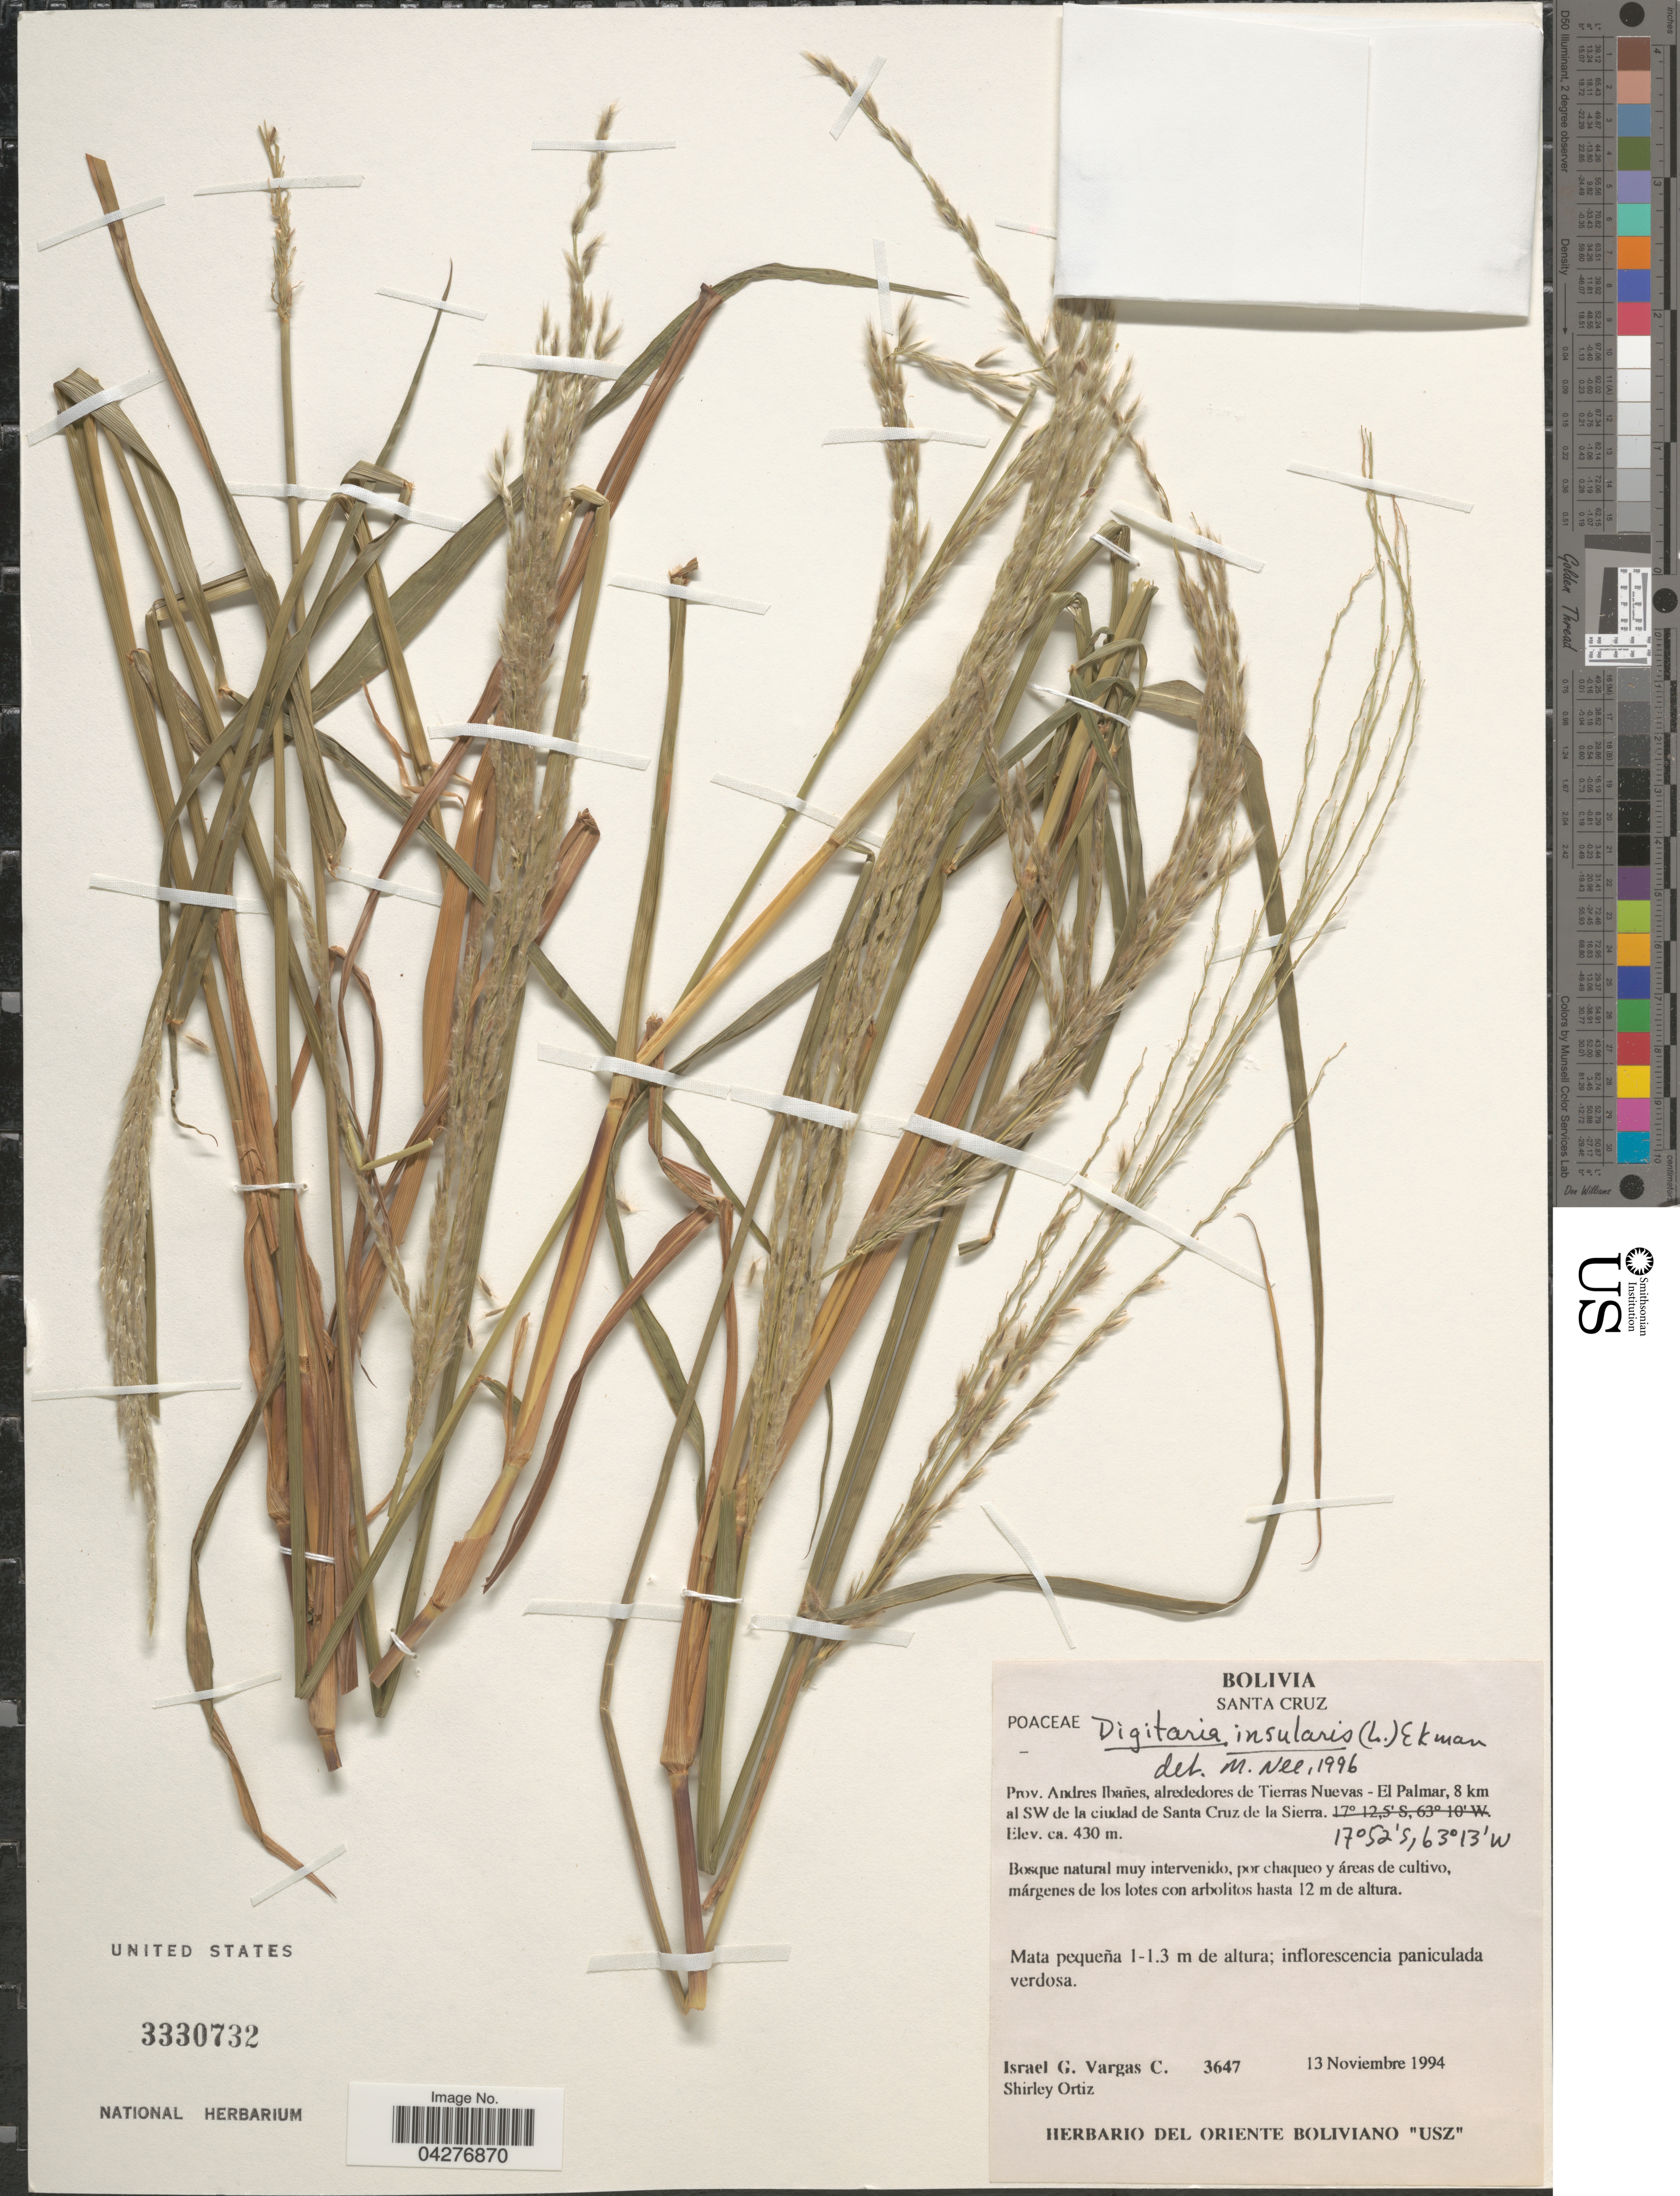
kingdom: Plantae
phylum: Tracheophyta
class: Liliopsida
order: Poales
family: Poaceae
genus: Digitaria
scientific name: Digitaria insularis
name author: (L.) Fedde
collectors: I. G. Vargas C. & S. Ortiz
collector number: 3647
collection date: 1994-11-13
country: Bolivia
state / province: Santa Cruz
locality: Prov. Andres Ibañes, alrededores de Tierras Nuevas - El Palmar, 8 km al SW de la ciudad de Santa Cruz de la Sierra.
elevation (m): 430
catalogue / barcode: US 3330732